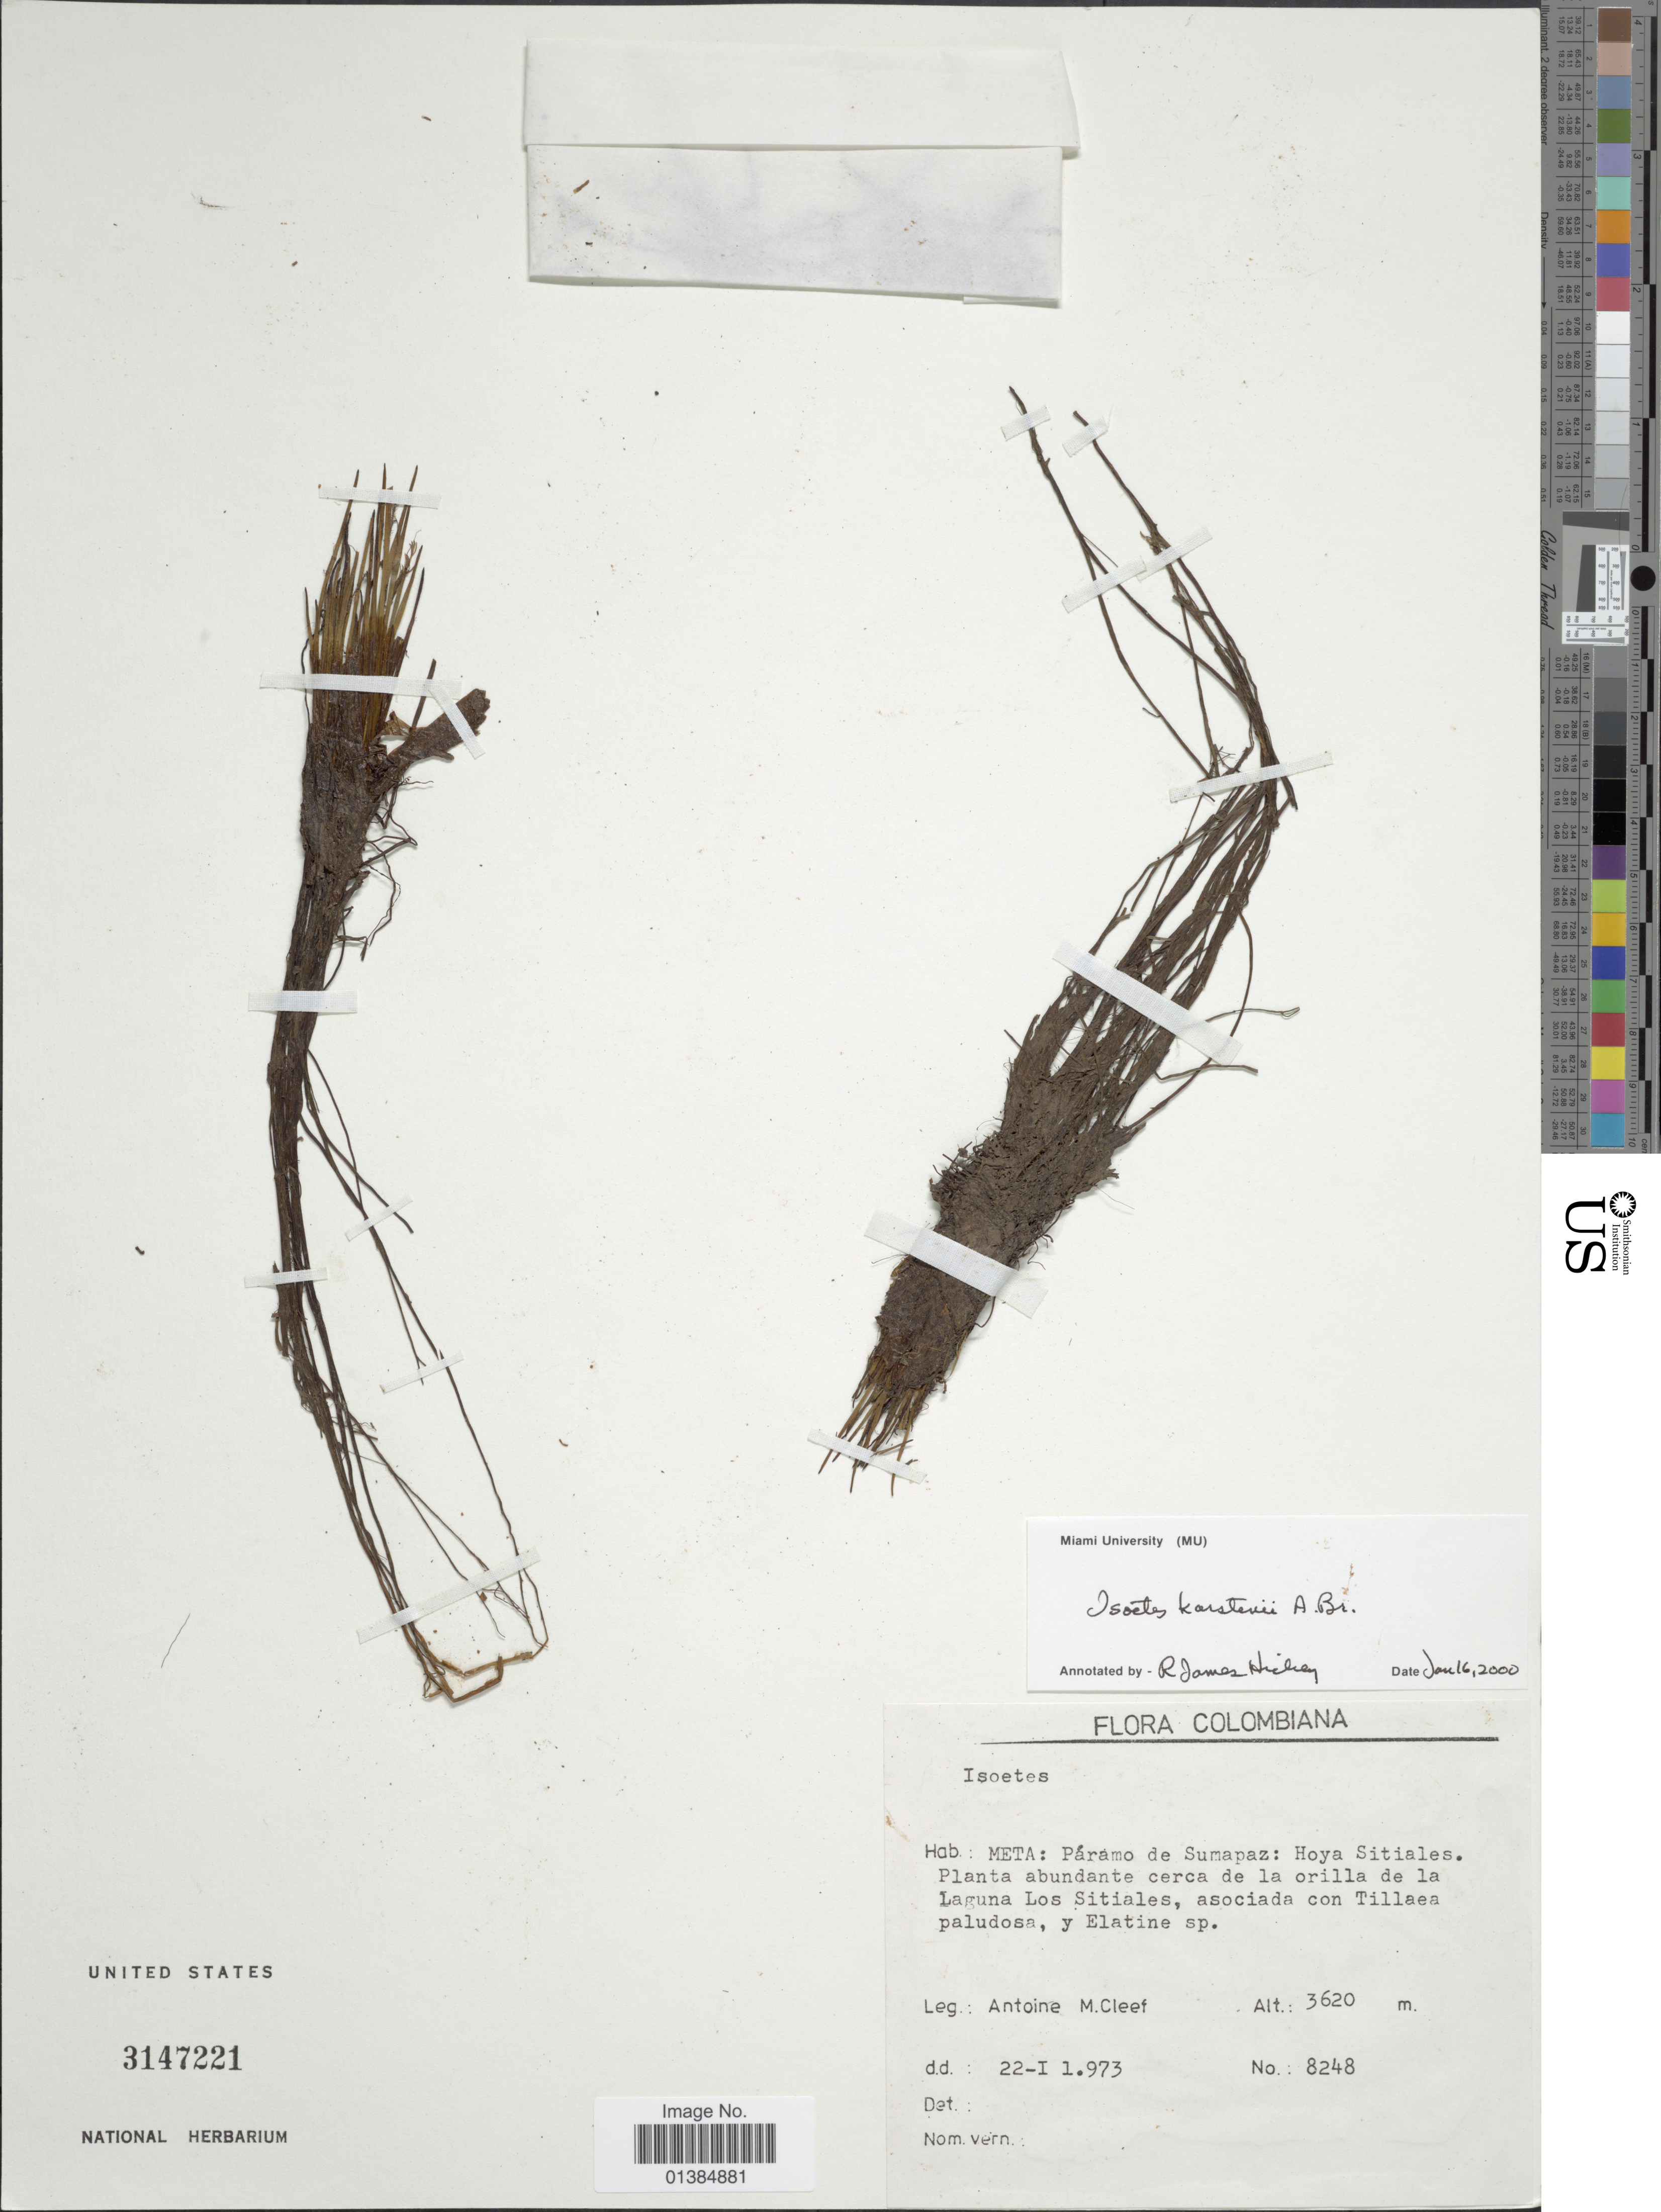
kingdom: Plantae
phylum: Tracheophyta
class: Lycopodiopsida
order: Isoetales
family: Isoetaceae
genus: Isoetes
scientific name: Isoetes karstenii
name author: A. Braun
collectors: A. M. Cleef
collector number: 8248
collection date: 1973-01-22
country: Colombia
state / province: Meta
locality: Páramo de Sumapaz: Hoya Sitiales. Planta abundante cerca de la orilla de la Laguna Los Sitiales.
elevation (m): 3620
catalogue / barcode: US 3147221